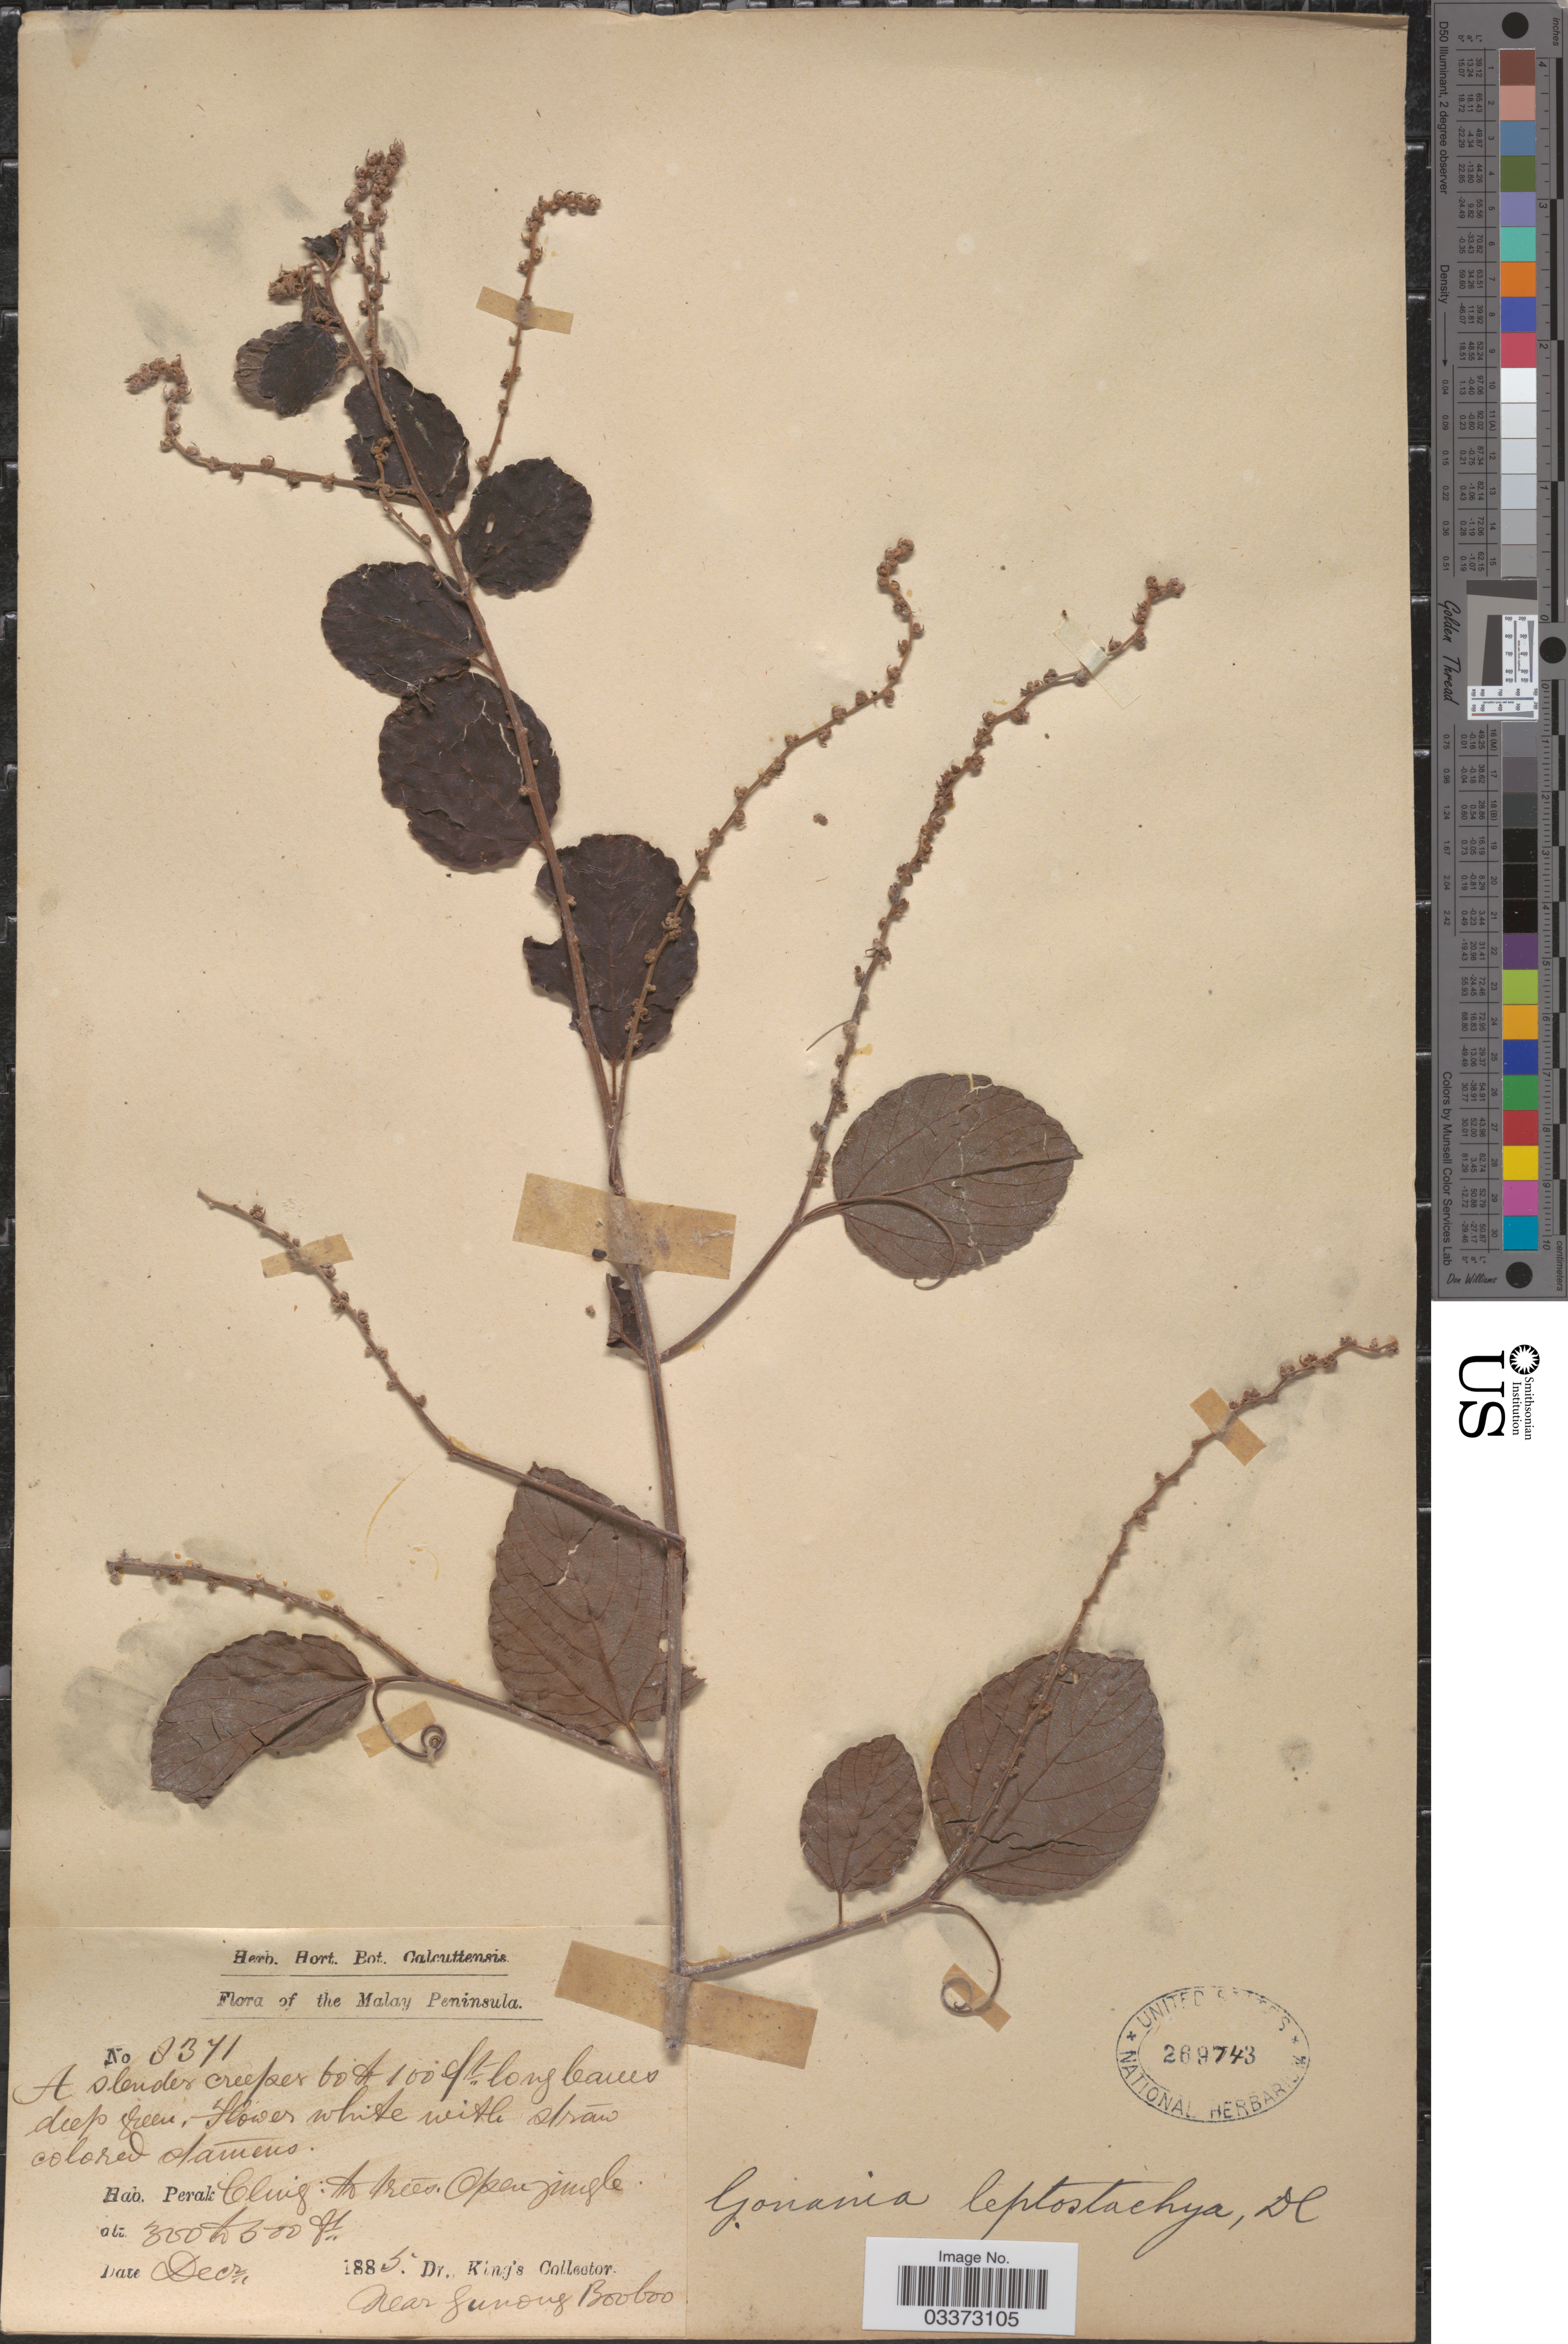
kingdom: Plantae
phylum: Tracheophyta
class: Magnoliopsida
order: Rosales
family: Rhamnaceae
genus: Gouania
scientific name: Gouania leptostachya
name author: DC.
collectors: Dr. King's collector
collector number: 8371*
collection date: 1885-12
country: Malaysia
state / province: Perak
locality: The Malay Peninsula. Near Gunong Booboo.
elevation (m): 91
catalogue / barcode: US 269743